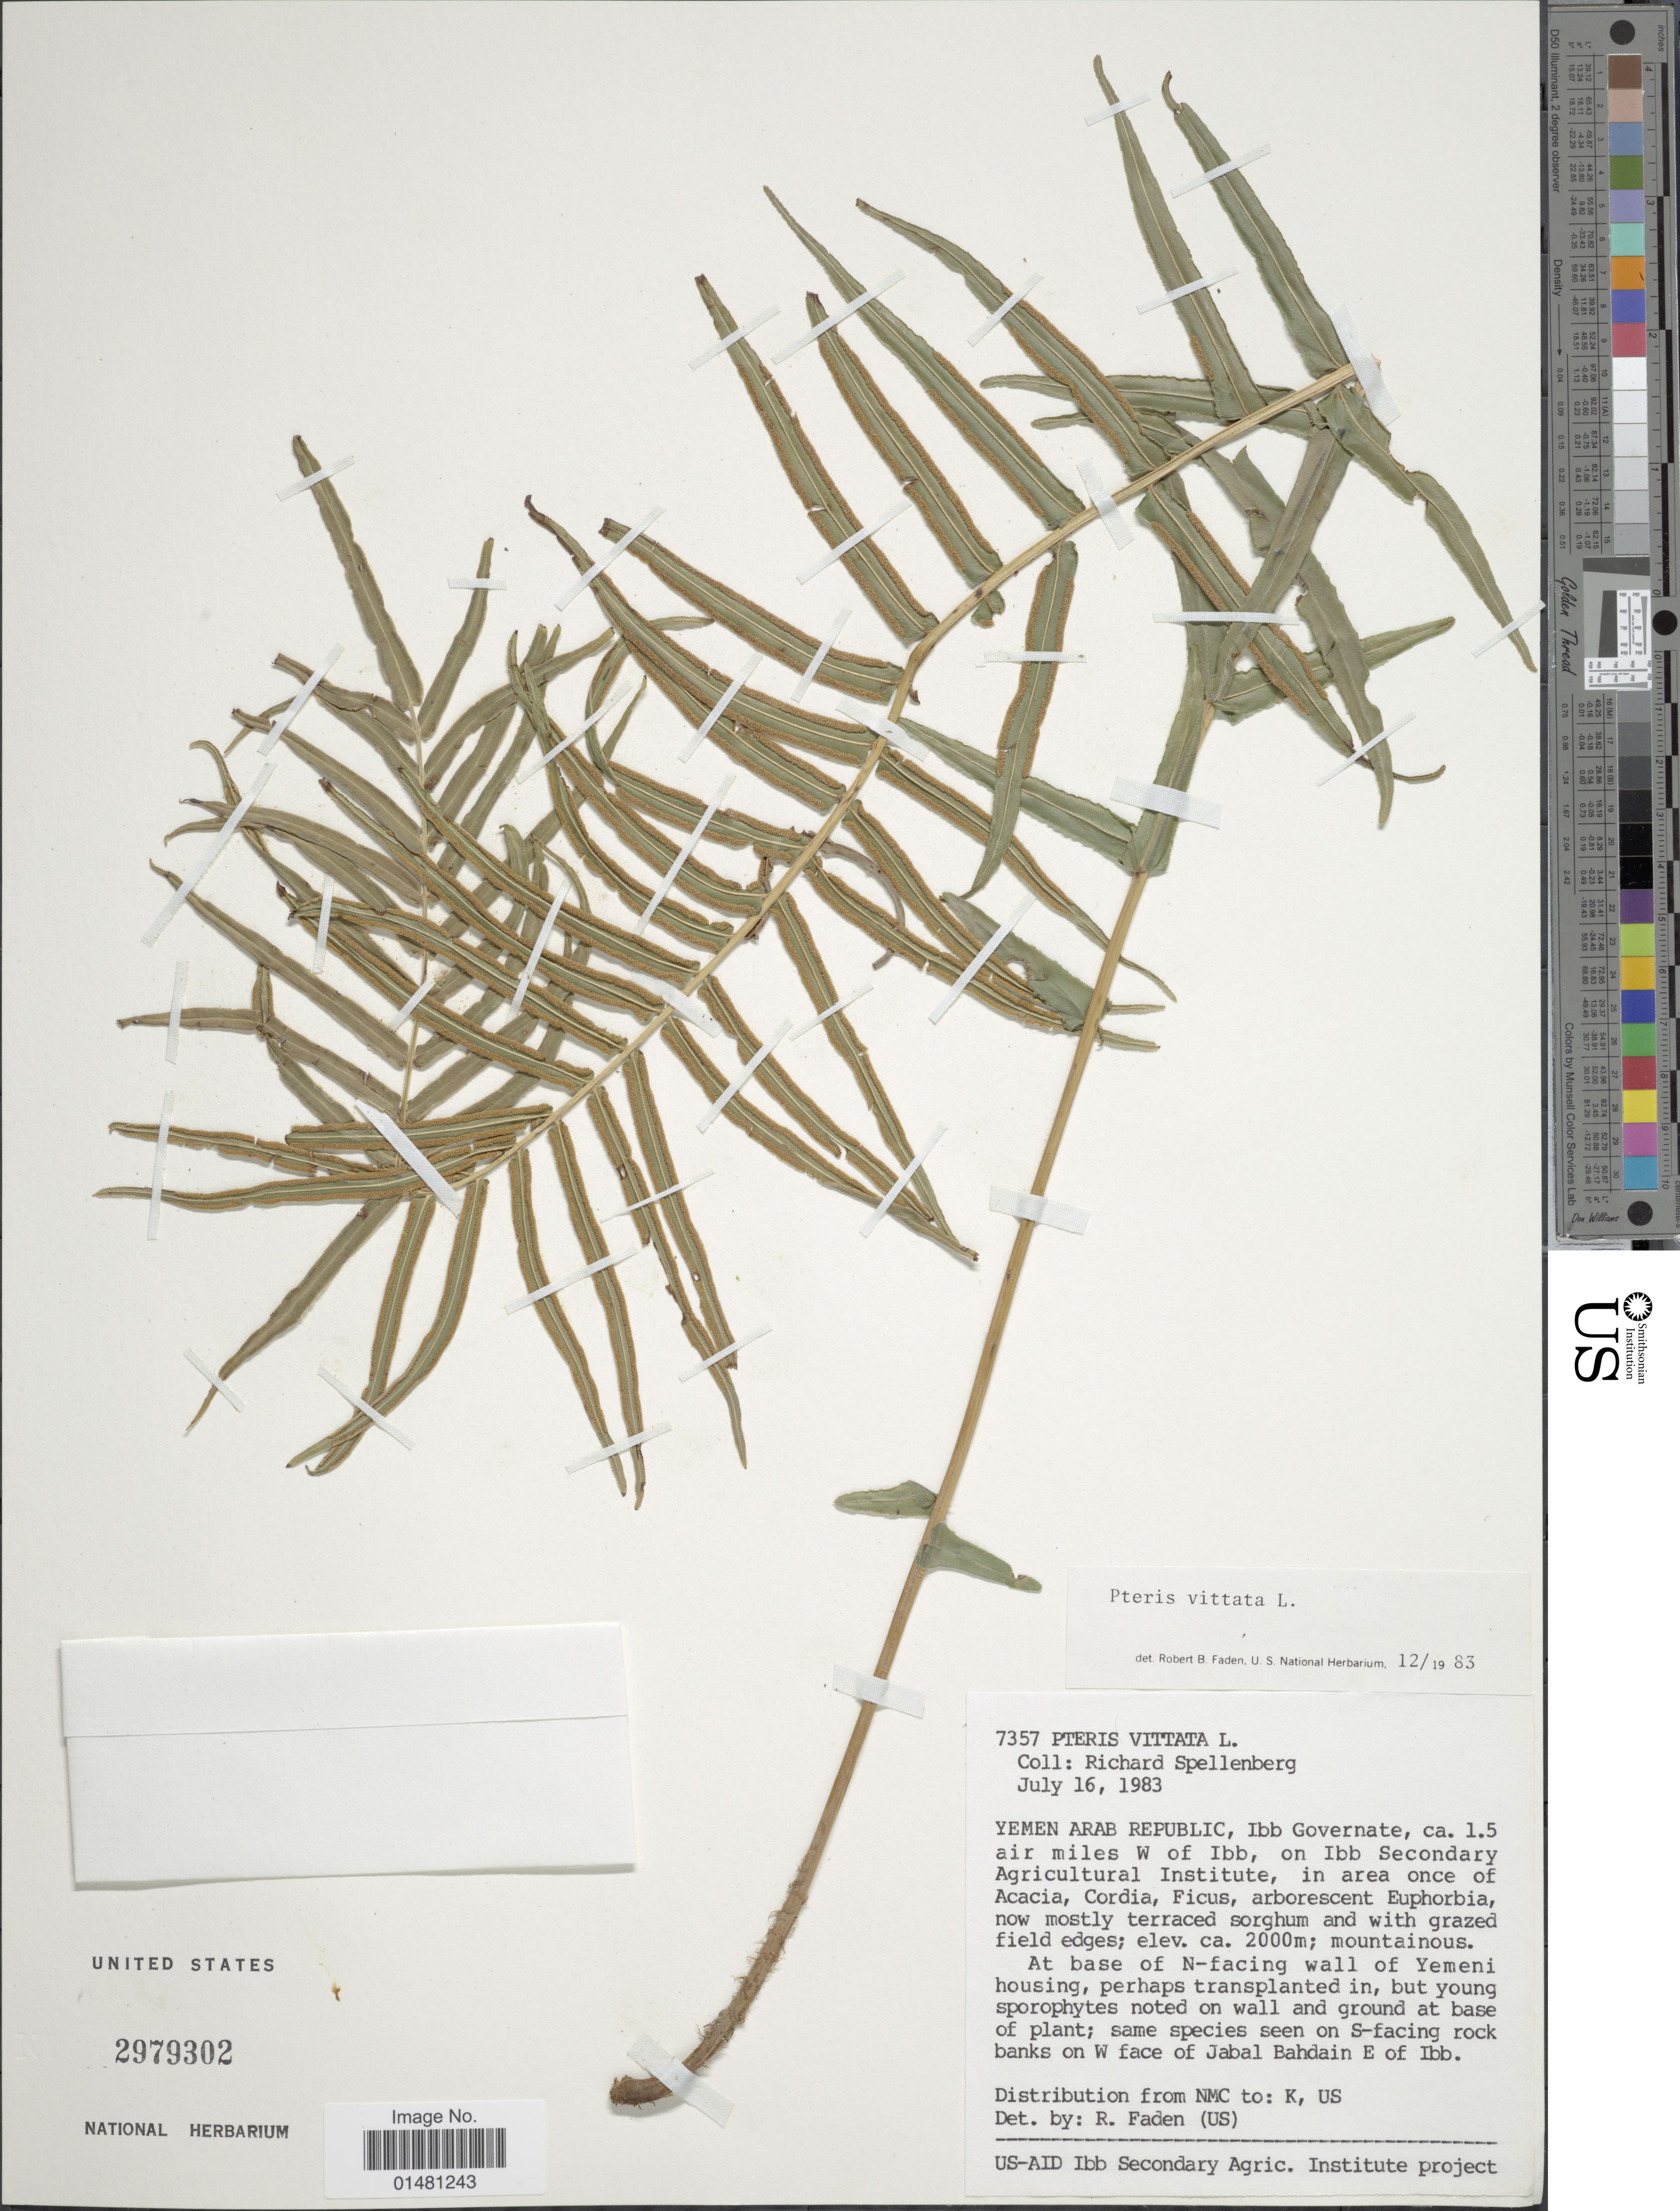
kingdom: Plantae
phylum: Tracheophyta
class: Polypodiopsida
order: Polypodiales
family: Pteridaceae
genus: Pteris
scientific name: Pteris vittata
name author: L.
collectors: R. Spellenberg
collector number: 7357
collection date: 1983-07-16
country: Yemen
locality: Arab Republic, Ibb Governate, ca. 1.5 air miles W of Ibb, on Ibb Secondary Agricultural Institue, in area once of Acacia At base of N-facing wall of Yemeni housing, perhap transplanted in; same species seen on S-facing rock banks on W face of Jabal Bahdain E of Ibb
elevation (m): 2000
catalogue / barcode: US 2979302